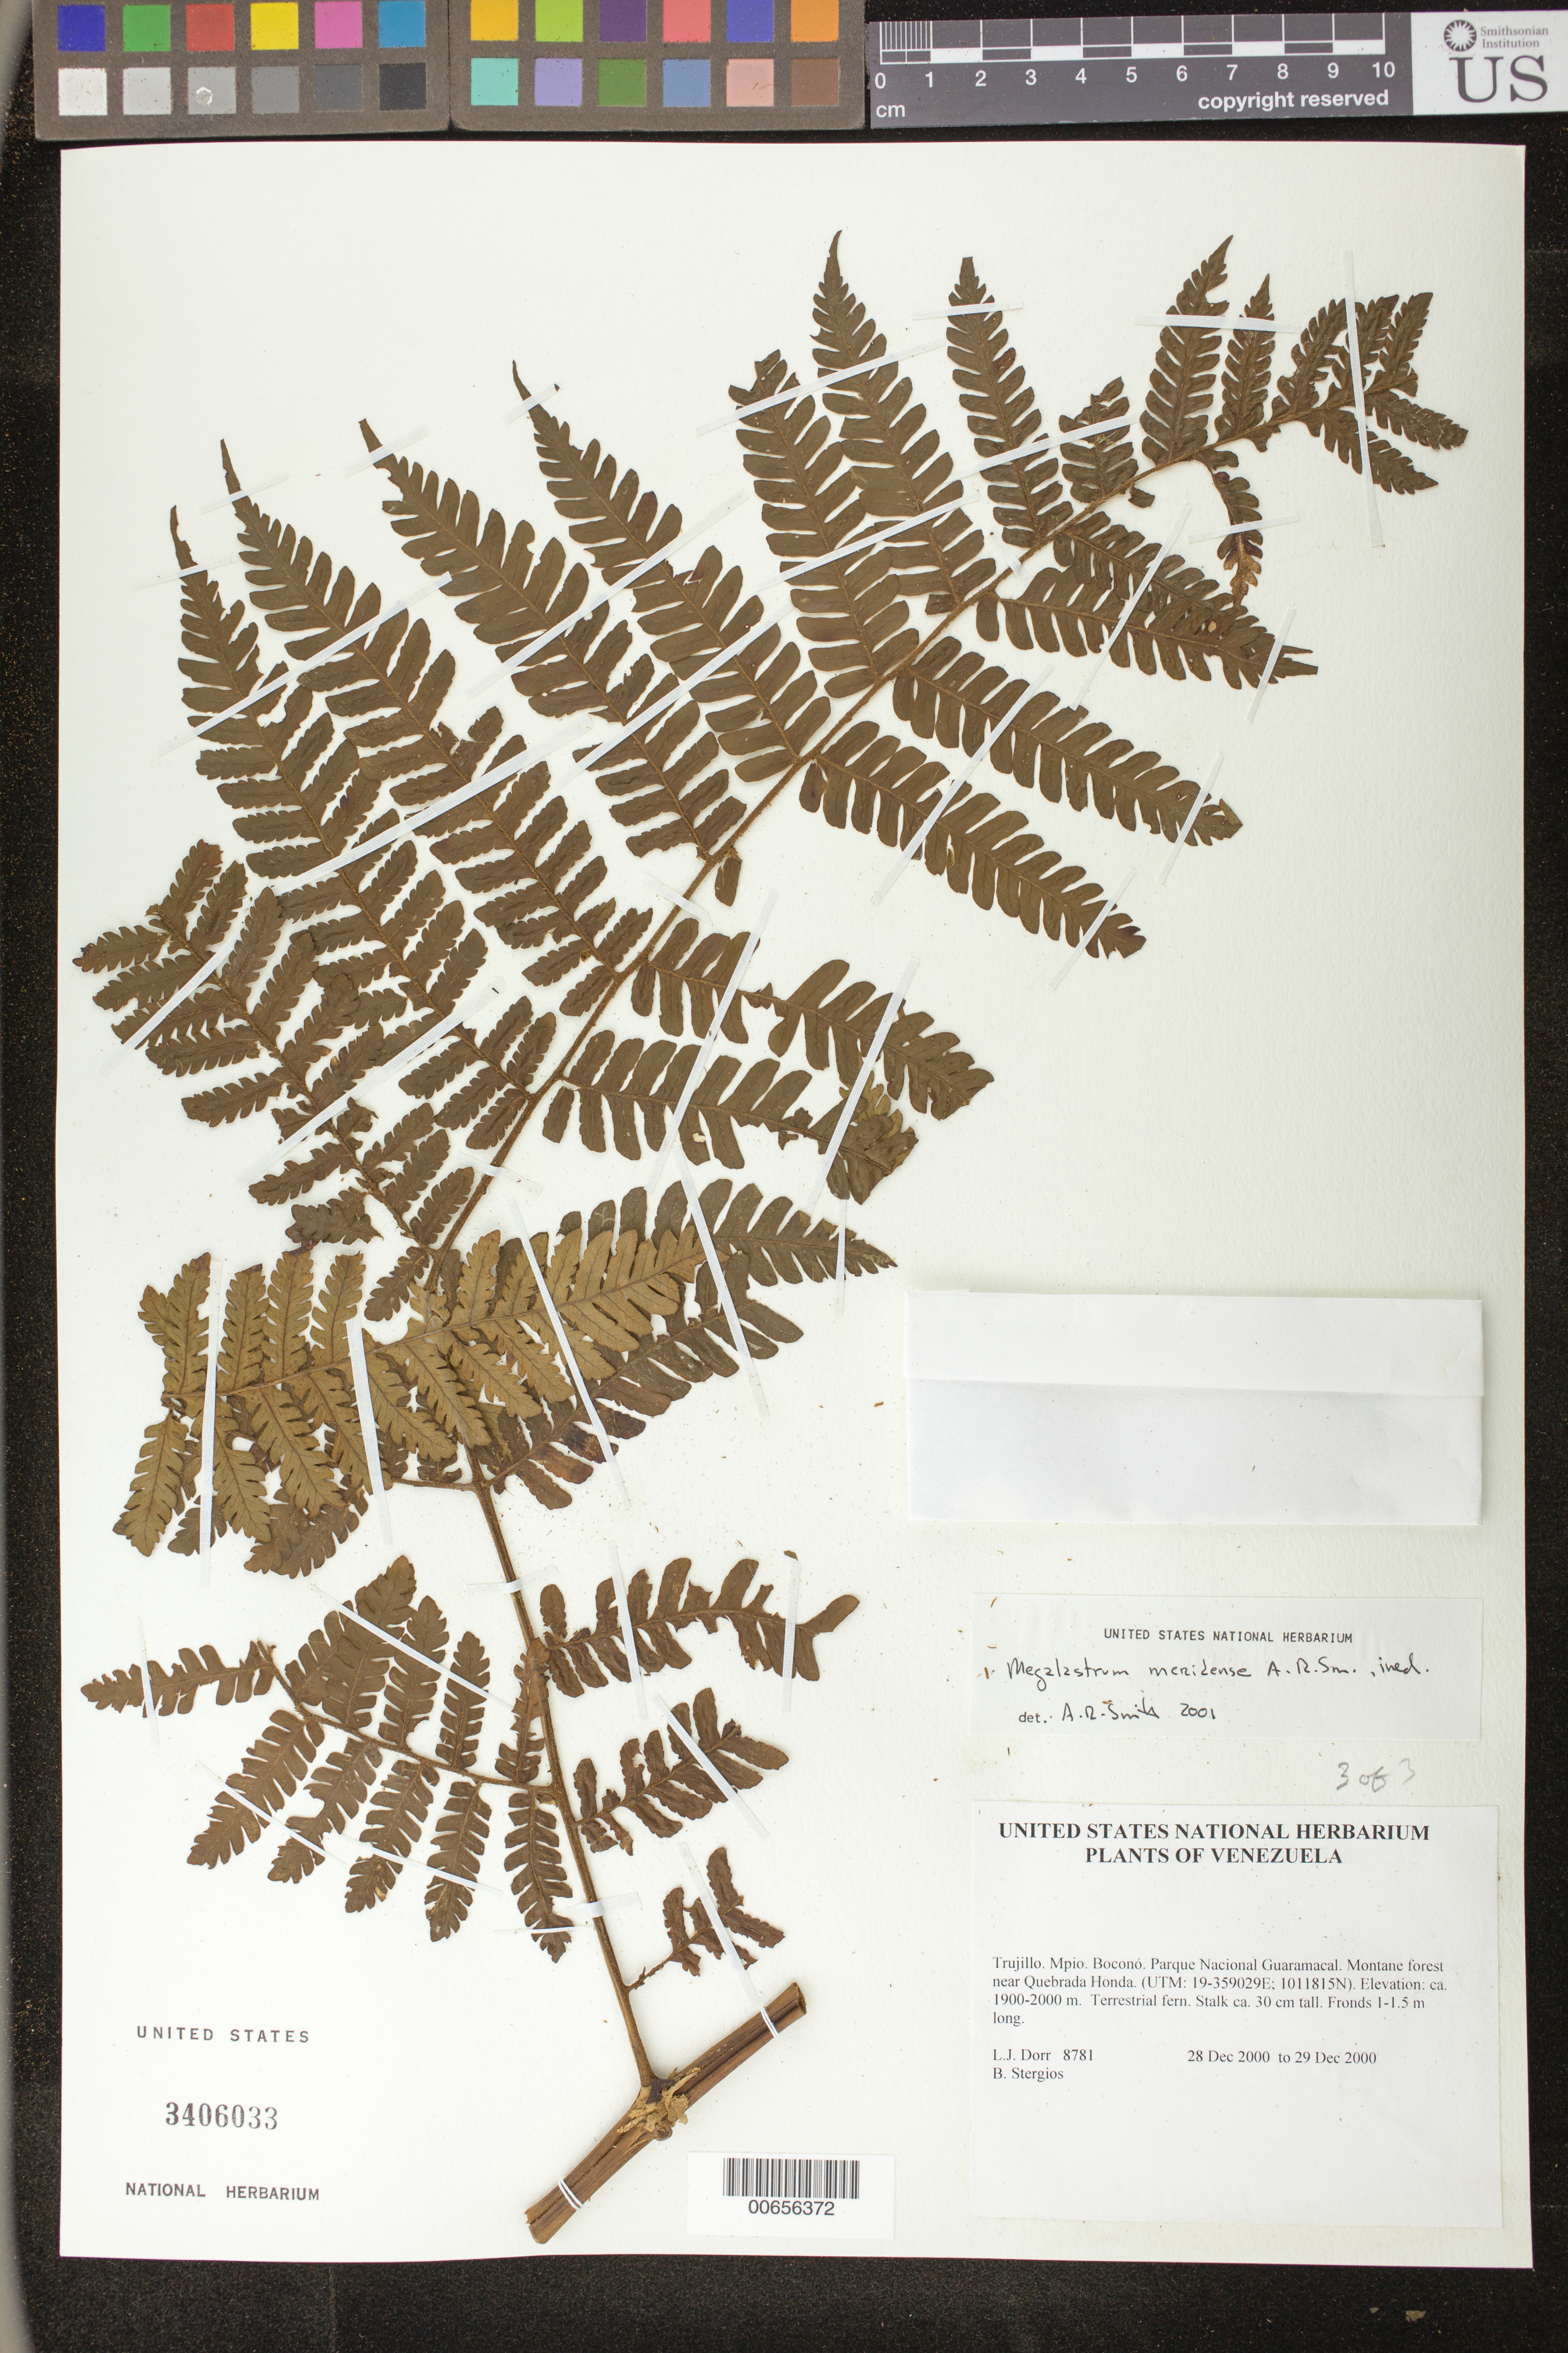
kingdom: Plantae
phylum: Tracheophyta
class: Polypodiopsida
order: Polypodiales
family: Dryopteridaceae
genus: Megalastrum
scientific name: Megalastrum meridense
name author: A.R. Sm.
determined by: Smith, Alan R., (UC)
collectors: L. J. Dorr & B. G. Stergios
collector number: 8781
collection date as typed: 28 Dec 2000 to 29 Dec 2000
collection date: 2000-12-28/2000-12-29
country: Venezuela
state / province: Trujillo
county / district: Boconó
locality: Parque Nacional Guaramacal near Quebrada Honda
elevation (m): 1900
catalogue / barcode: US 3406033